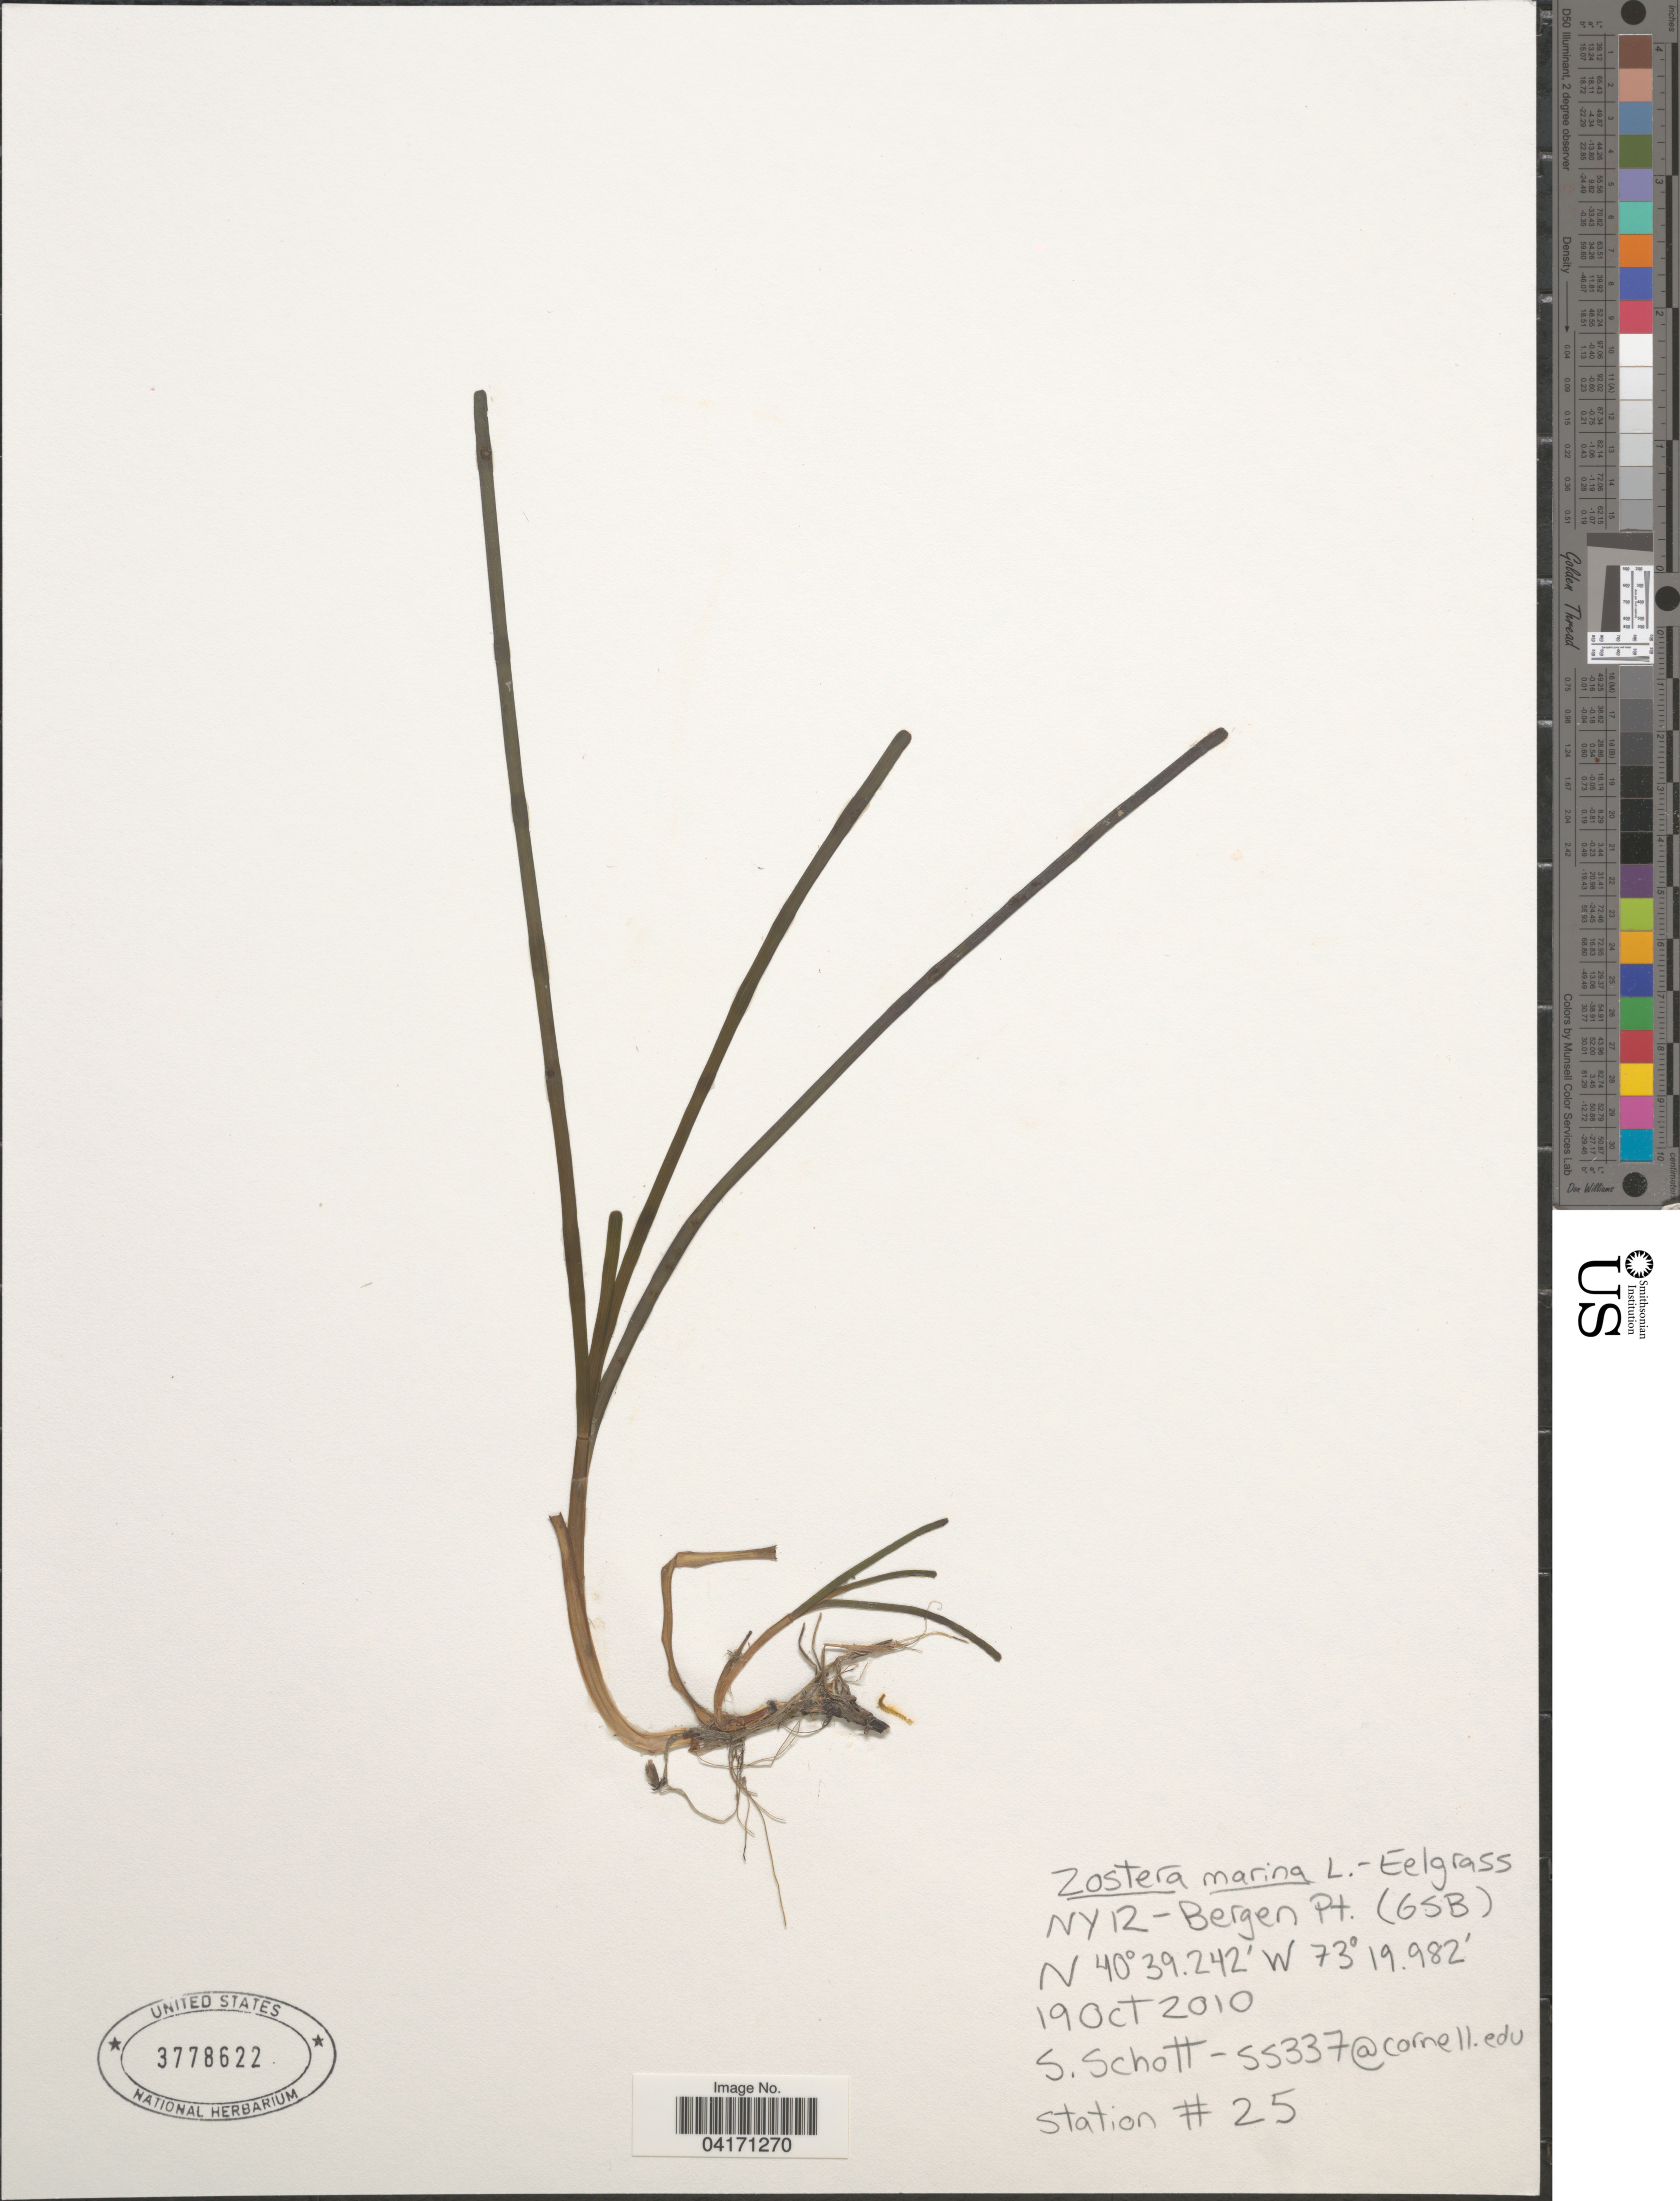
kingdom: Plantae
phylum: Tracheophyta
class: Liliopsida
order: Alismatales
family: Zosteraceae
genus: Zostera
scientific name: Zostera marina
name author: L.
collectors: S. Schott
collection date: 2010-10-19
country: United States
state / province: New York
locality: NY 12 - Bergen Pt. (GSB). Station #25.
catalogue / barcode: US 3778622